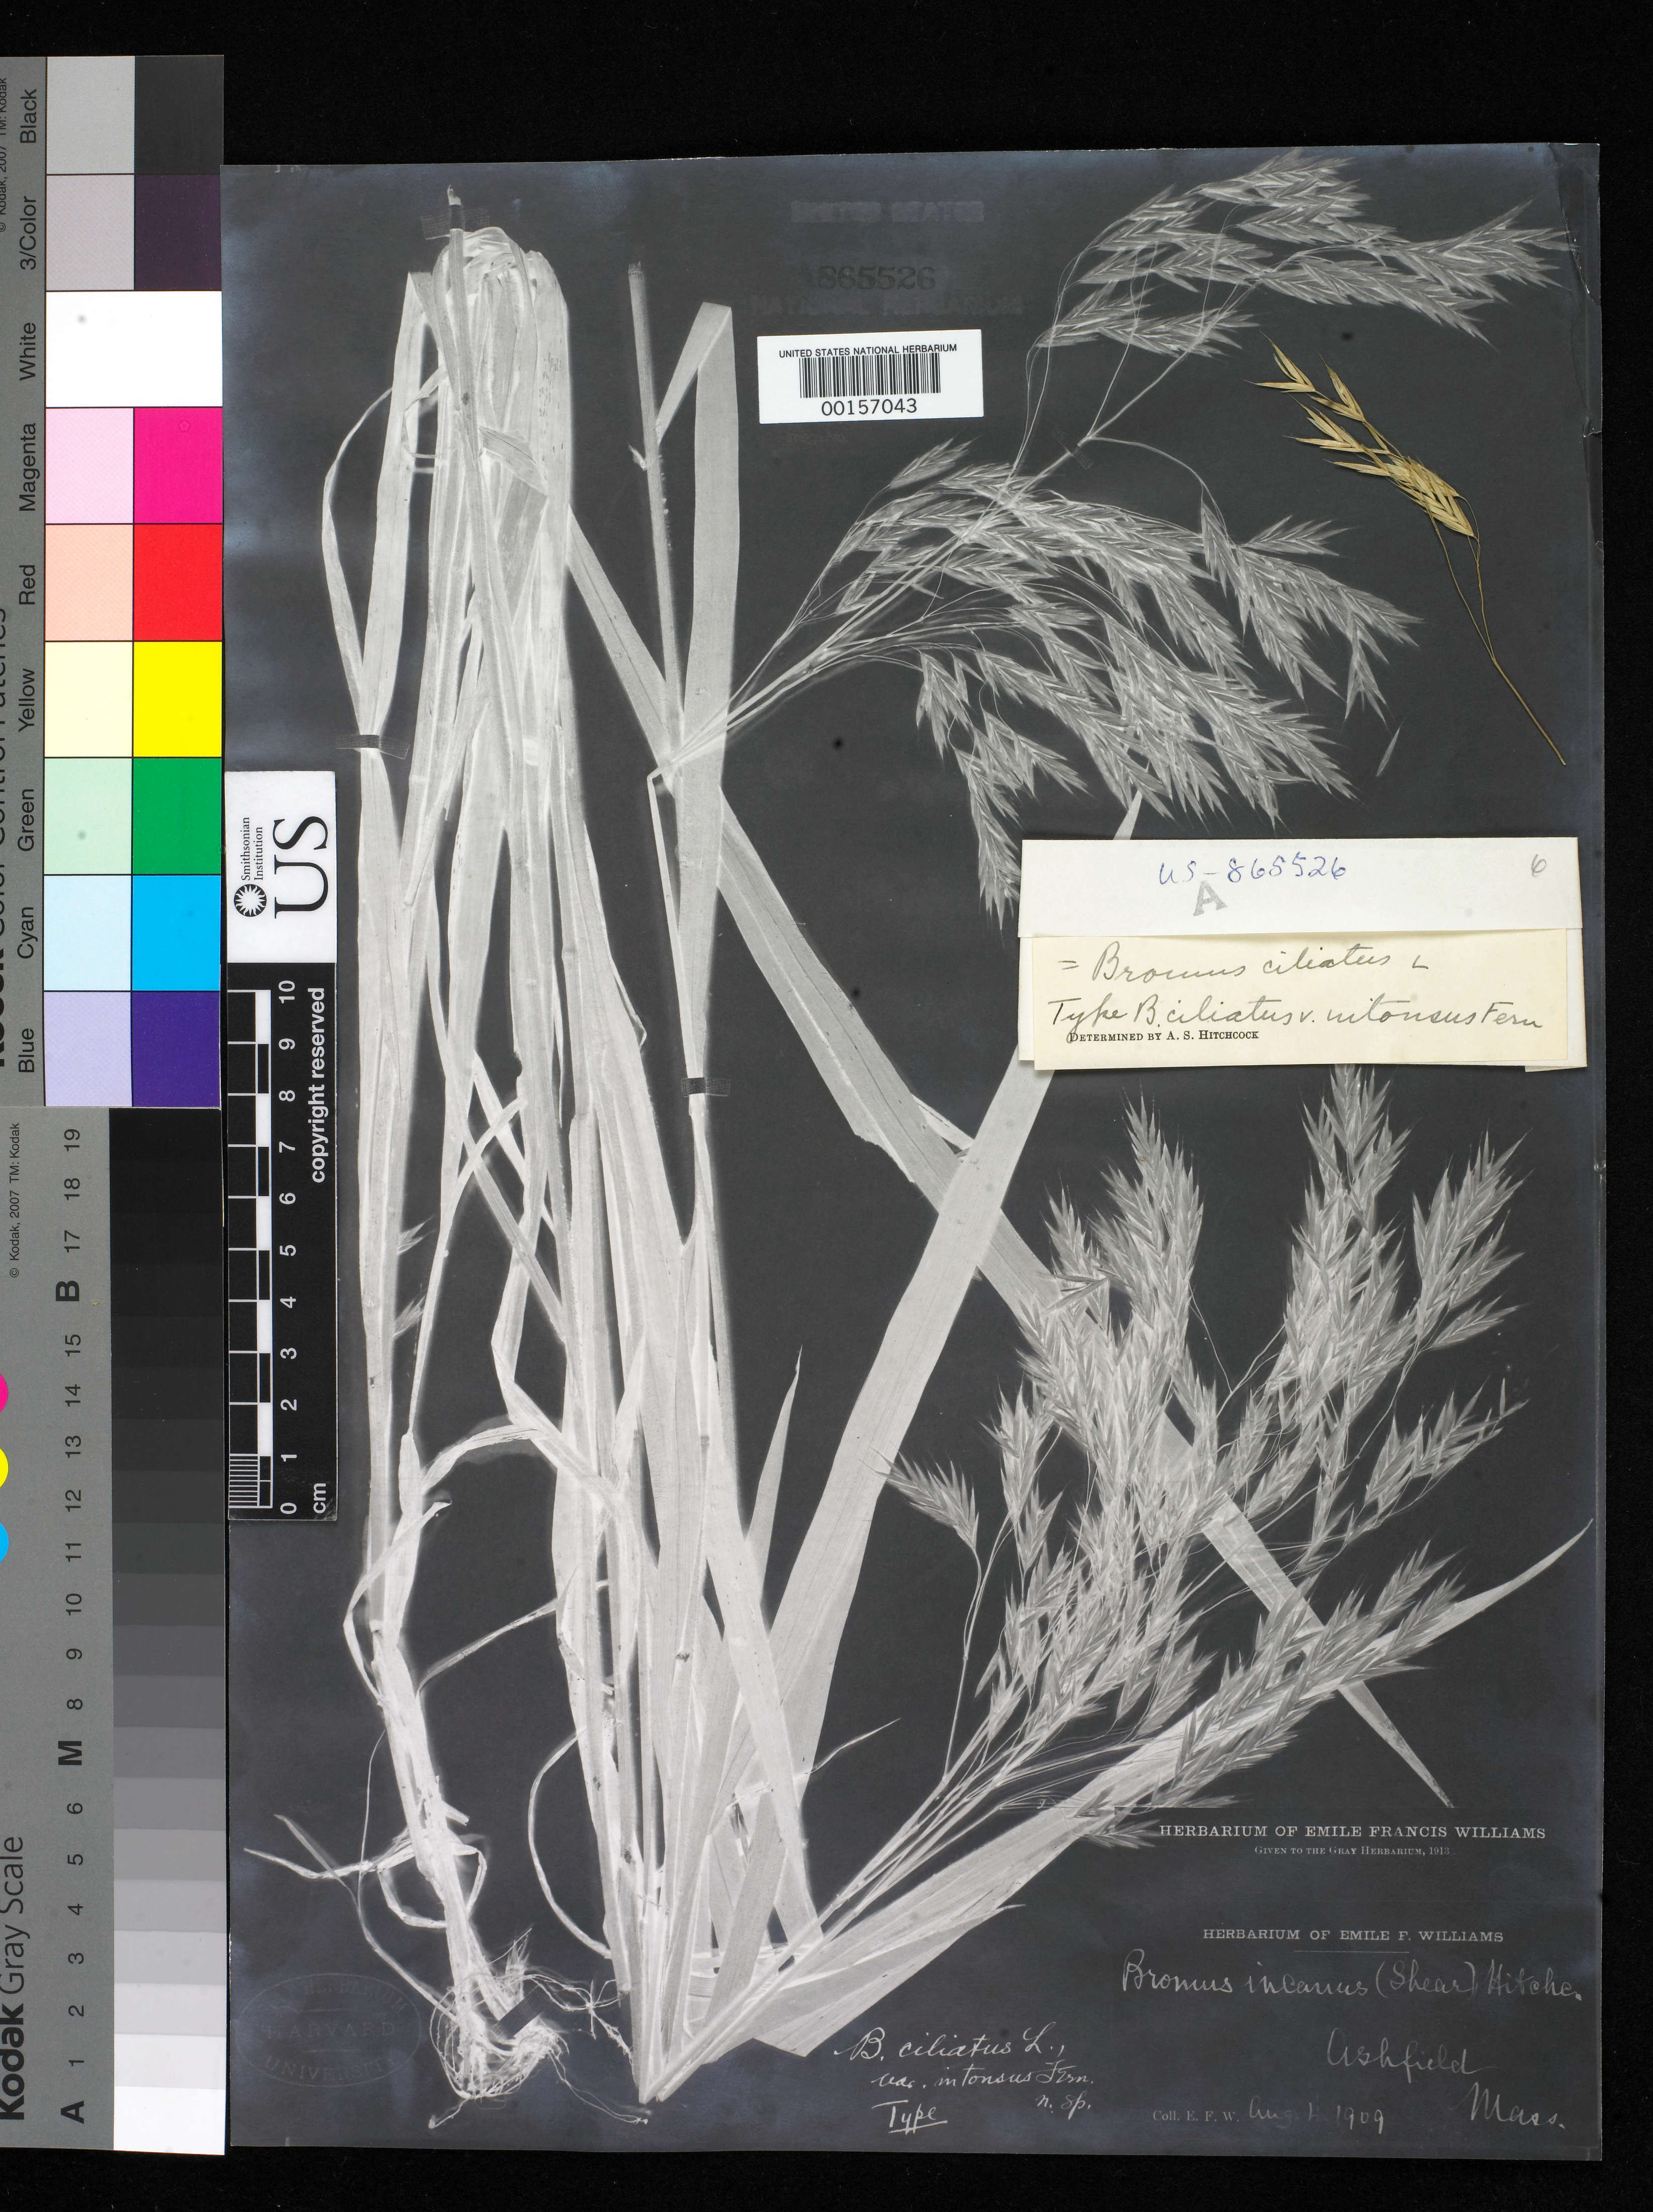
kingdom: Plantae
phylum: Tracheophyta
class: Liliopsida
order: Poales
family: Poaceae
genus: Bromus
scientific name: Bromus ciliatus var. intonsus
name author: Fernald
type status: Type Fragment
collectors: E. F. Williams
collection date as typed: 04 Aug 1909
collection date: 1909-08-04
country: United States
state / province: Massachusetts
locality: Ashfield.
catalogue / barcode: US 865526A